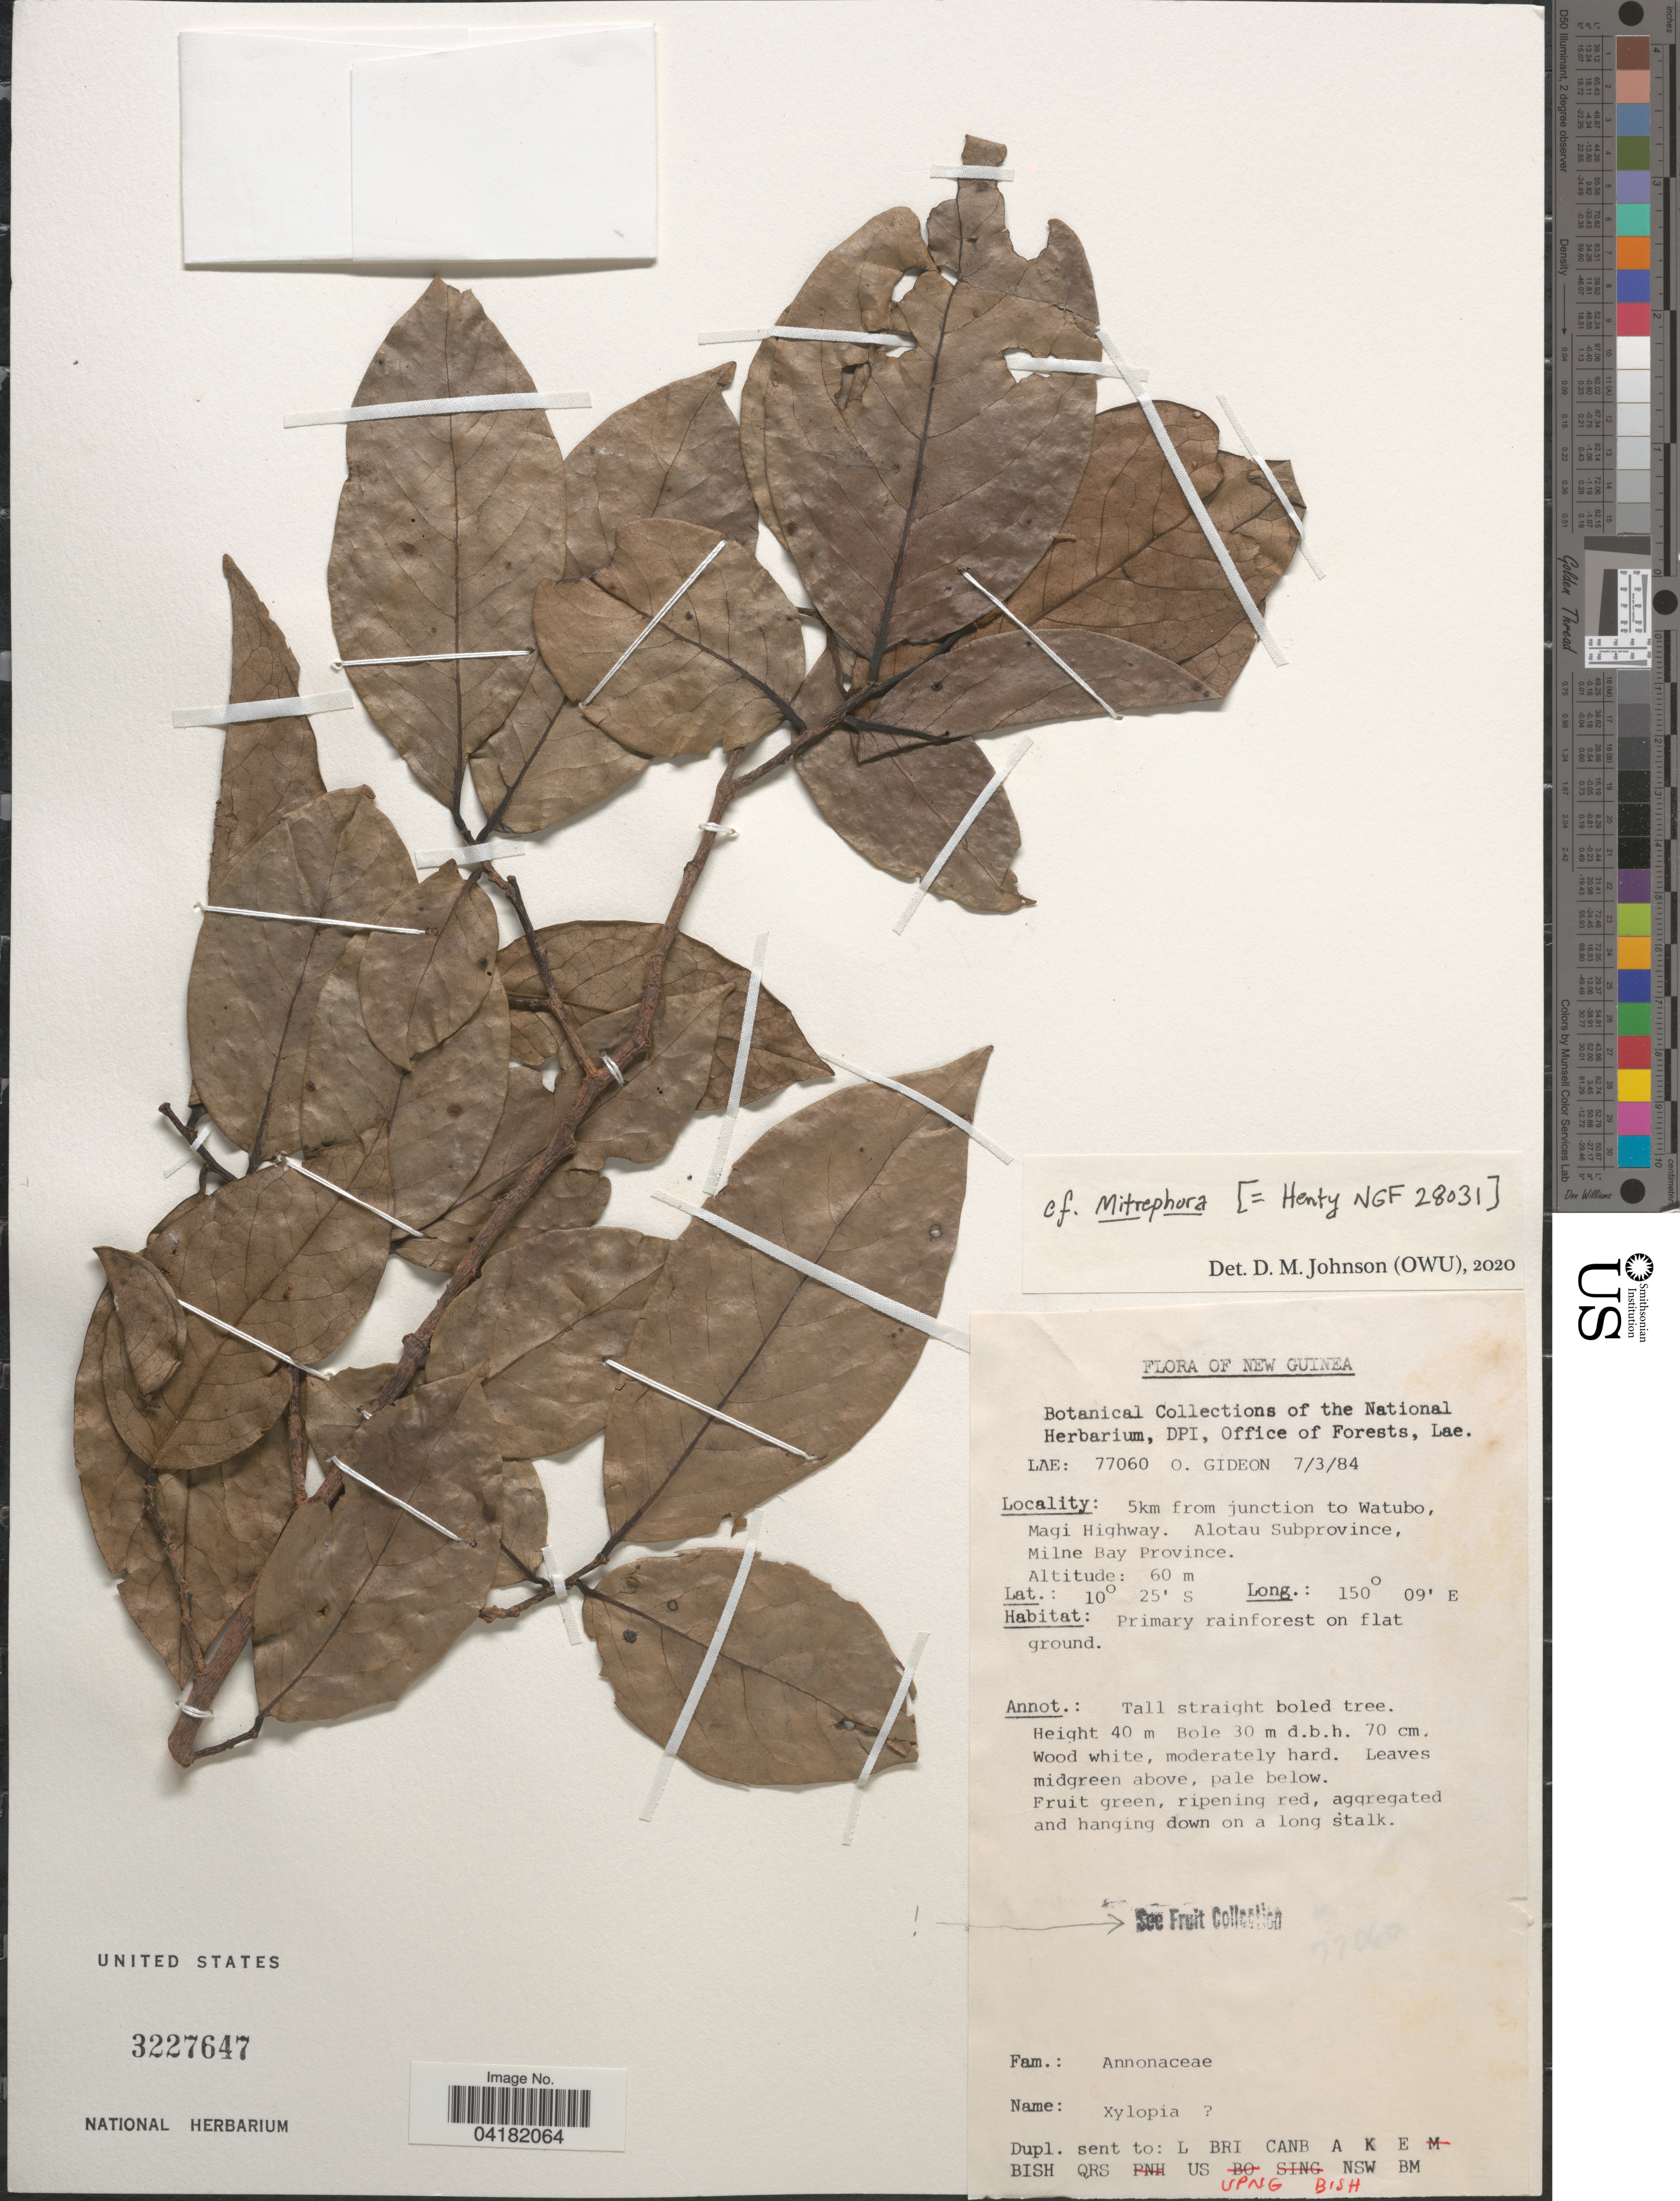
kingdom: Plantae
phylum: Tracheophyta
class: Magnoliopsida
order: Magnoliales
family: Annonaceae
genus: Mitrephora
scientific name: Mitrephora sp.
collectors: O. Gideon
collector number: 77060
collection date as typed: Transcribed d/m/y: 7/3/84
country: Papua New Guinea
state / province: Milne Bay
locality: New Guinea. 5km from junction to Watubo, Magi Highway. Alotau Subprovince.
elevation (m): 60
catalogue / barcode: US 3227647